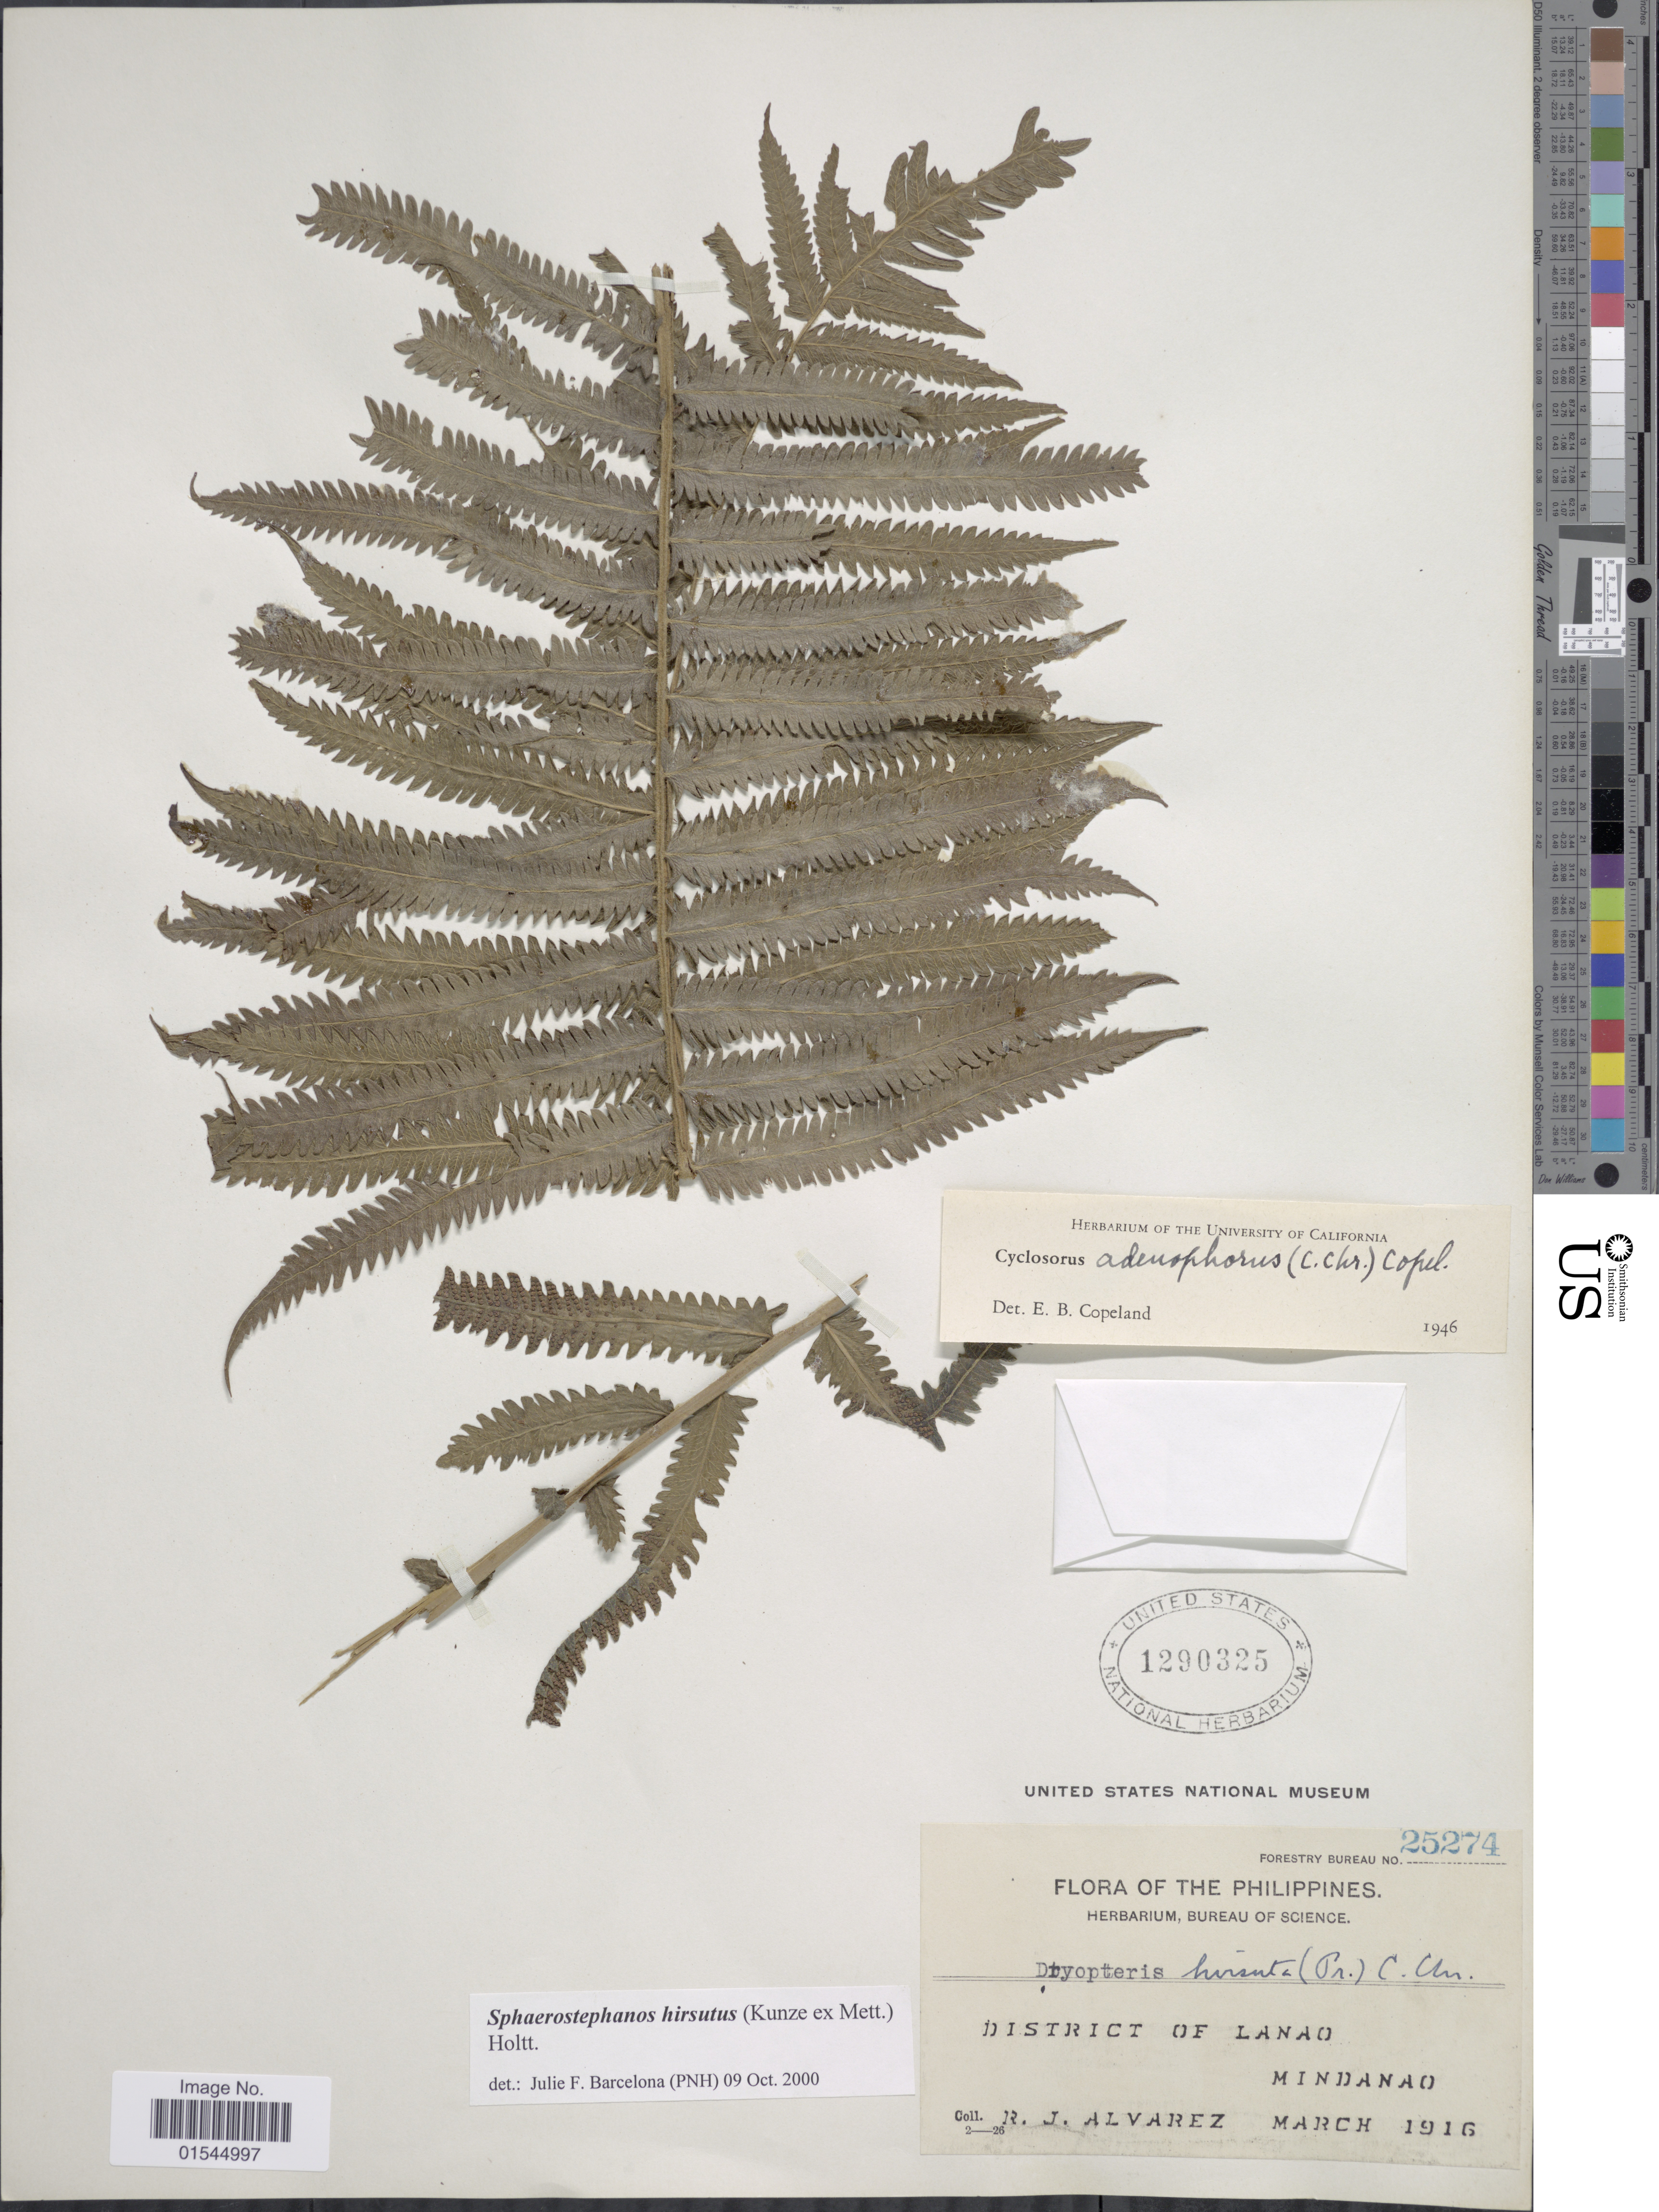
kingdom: Plantae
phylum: Tracheophyta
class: Polypodiopsida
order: Polypodiales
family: Thelypteridaceae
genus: Sphaerostephanos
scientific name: Sphaerostephanos hirsutus var. hirsutus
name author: (Kunze ex Mett.) Holttum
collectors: R. Alvarez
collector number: Forestry Bureau 25274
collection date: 1916-03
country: Philippines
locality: District of Lanao. Mindanao.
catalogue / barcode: US 1290325